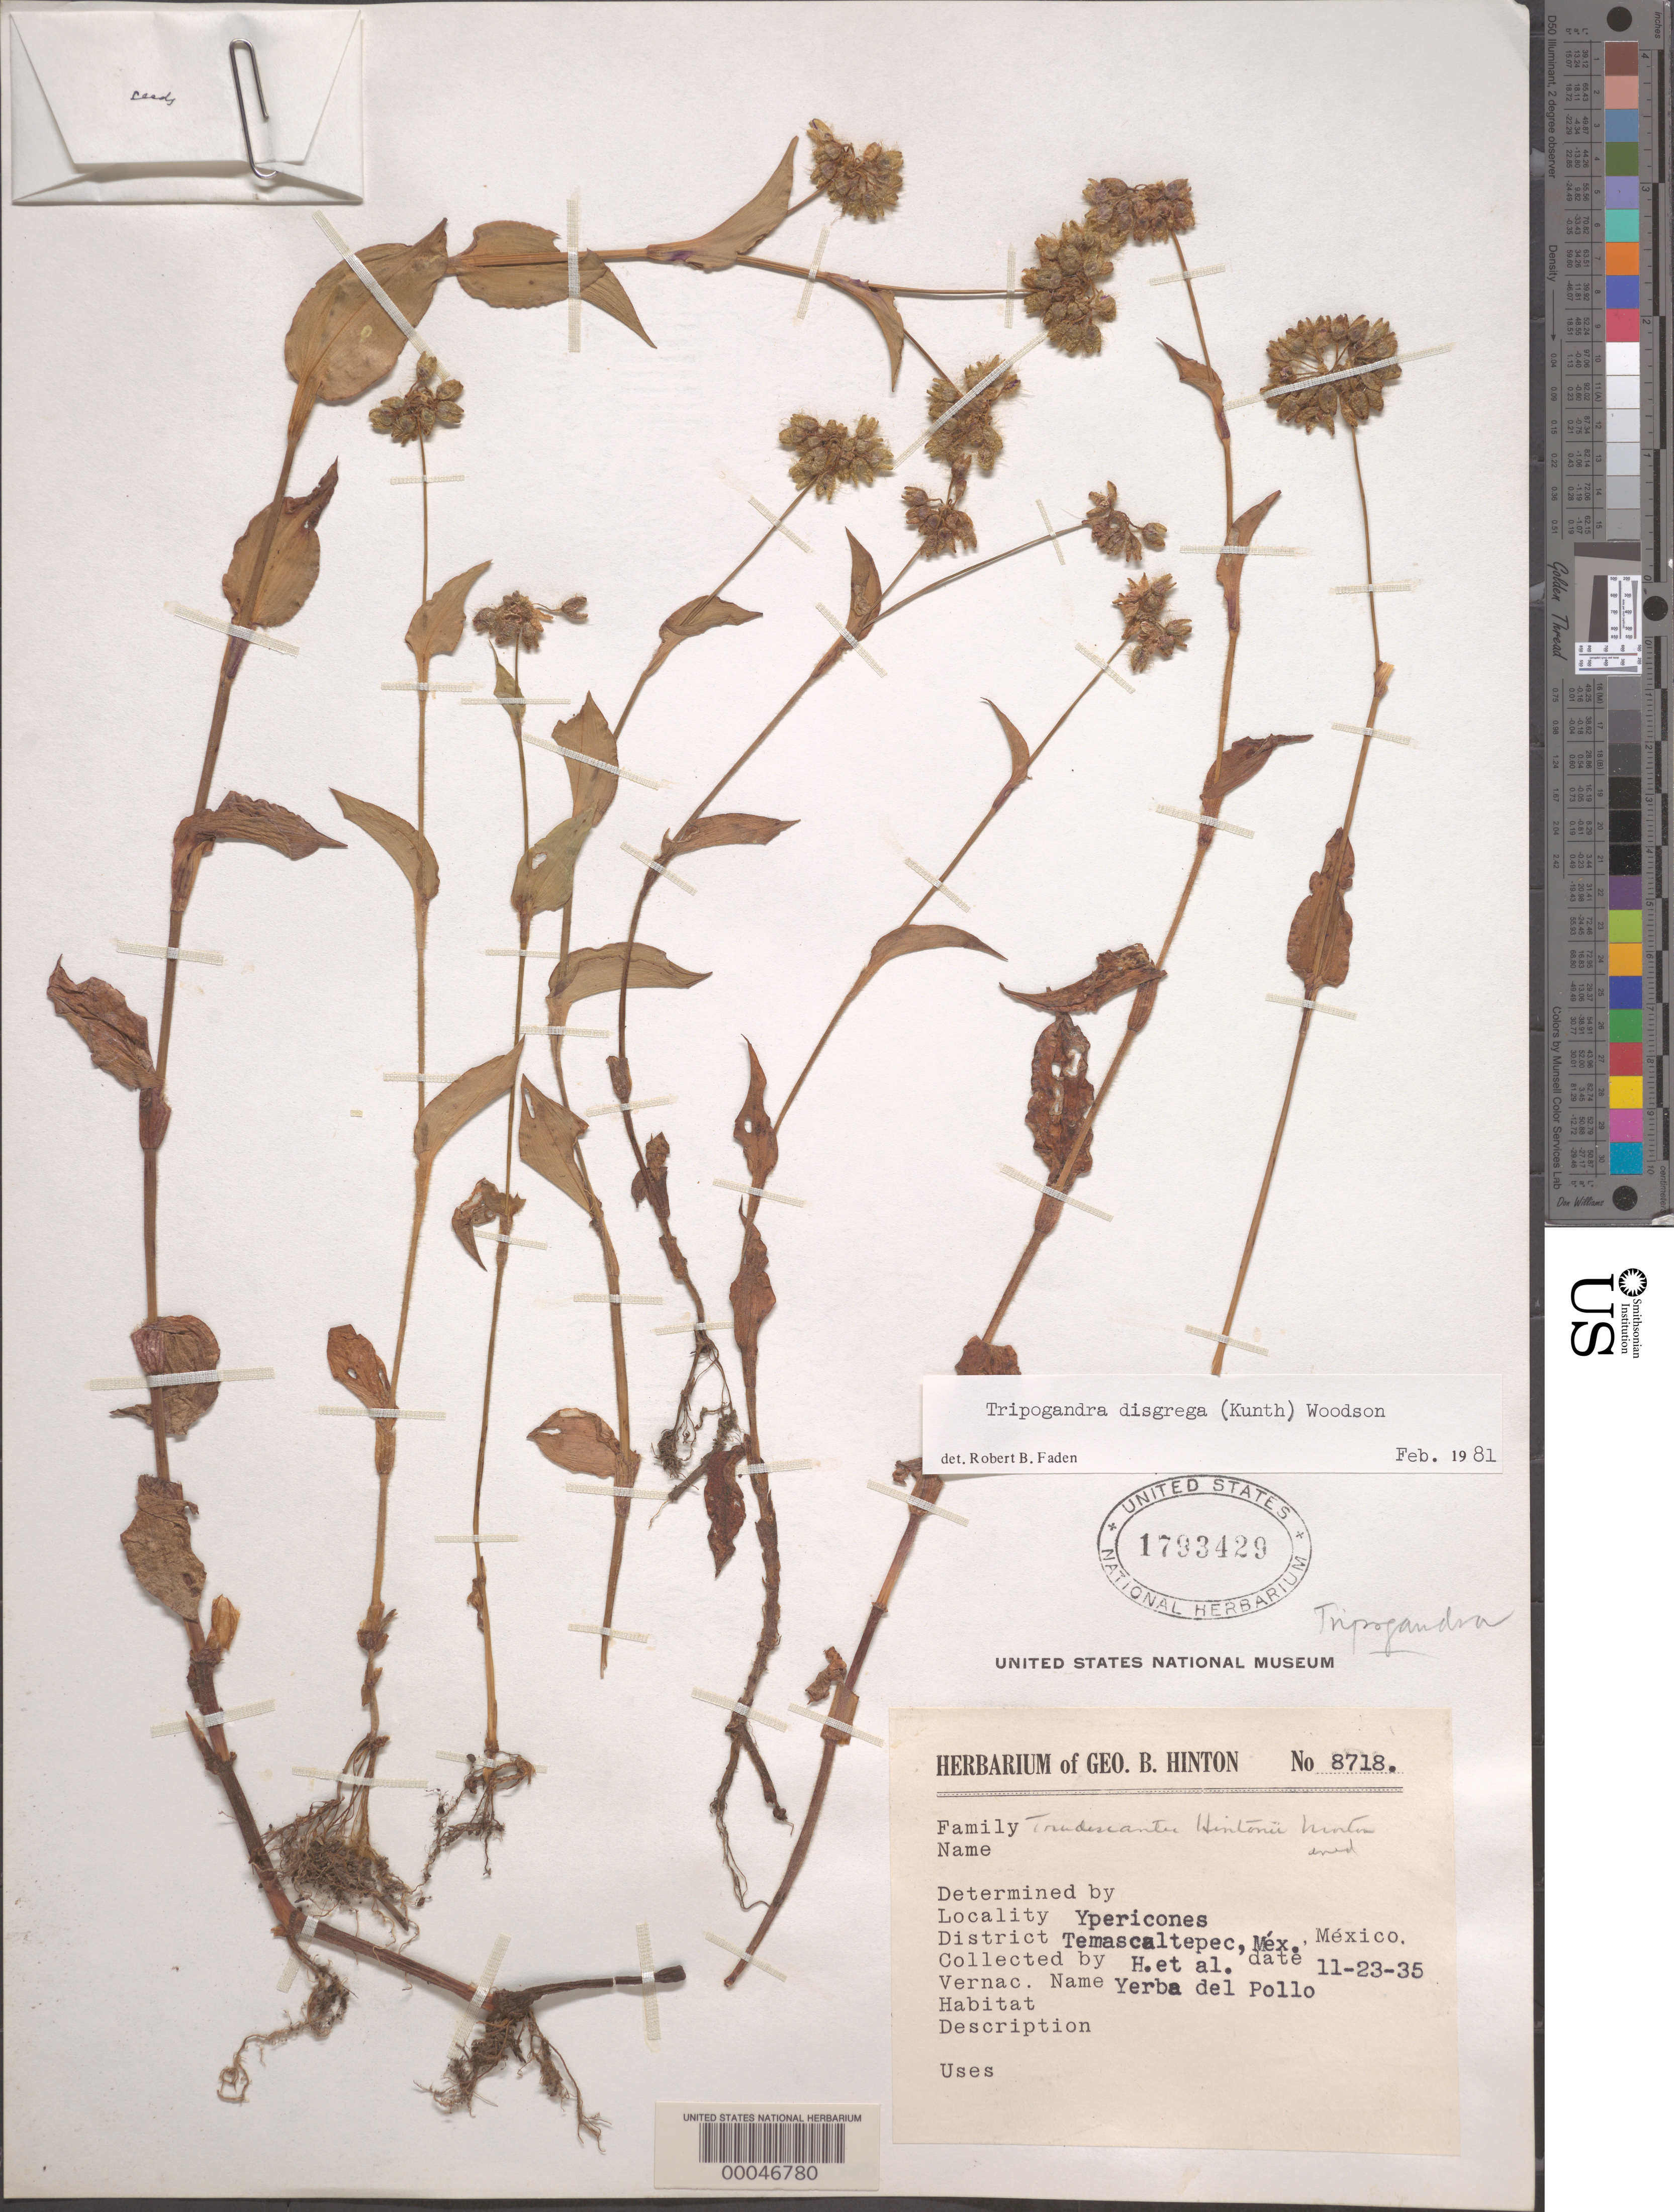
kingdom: Plantae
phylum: Tracheophyta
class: Liliopsida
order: Commelinales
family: Commelinaceae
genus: Tripogandra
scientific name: Tripogandra disgrega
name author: (Kunth) Woodson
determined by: Faden, Robert B., (US), Smithsonian Institution - National Museum of Natural History (UNITED STATES)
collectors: G. B. Hinton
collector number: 8718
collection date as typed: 23 Nov 1935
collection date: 1935-11-23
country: Mexico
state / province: México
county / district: Temascaltepec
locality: Ypericones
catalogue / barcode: US 1793429